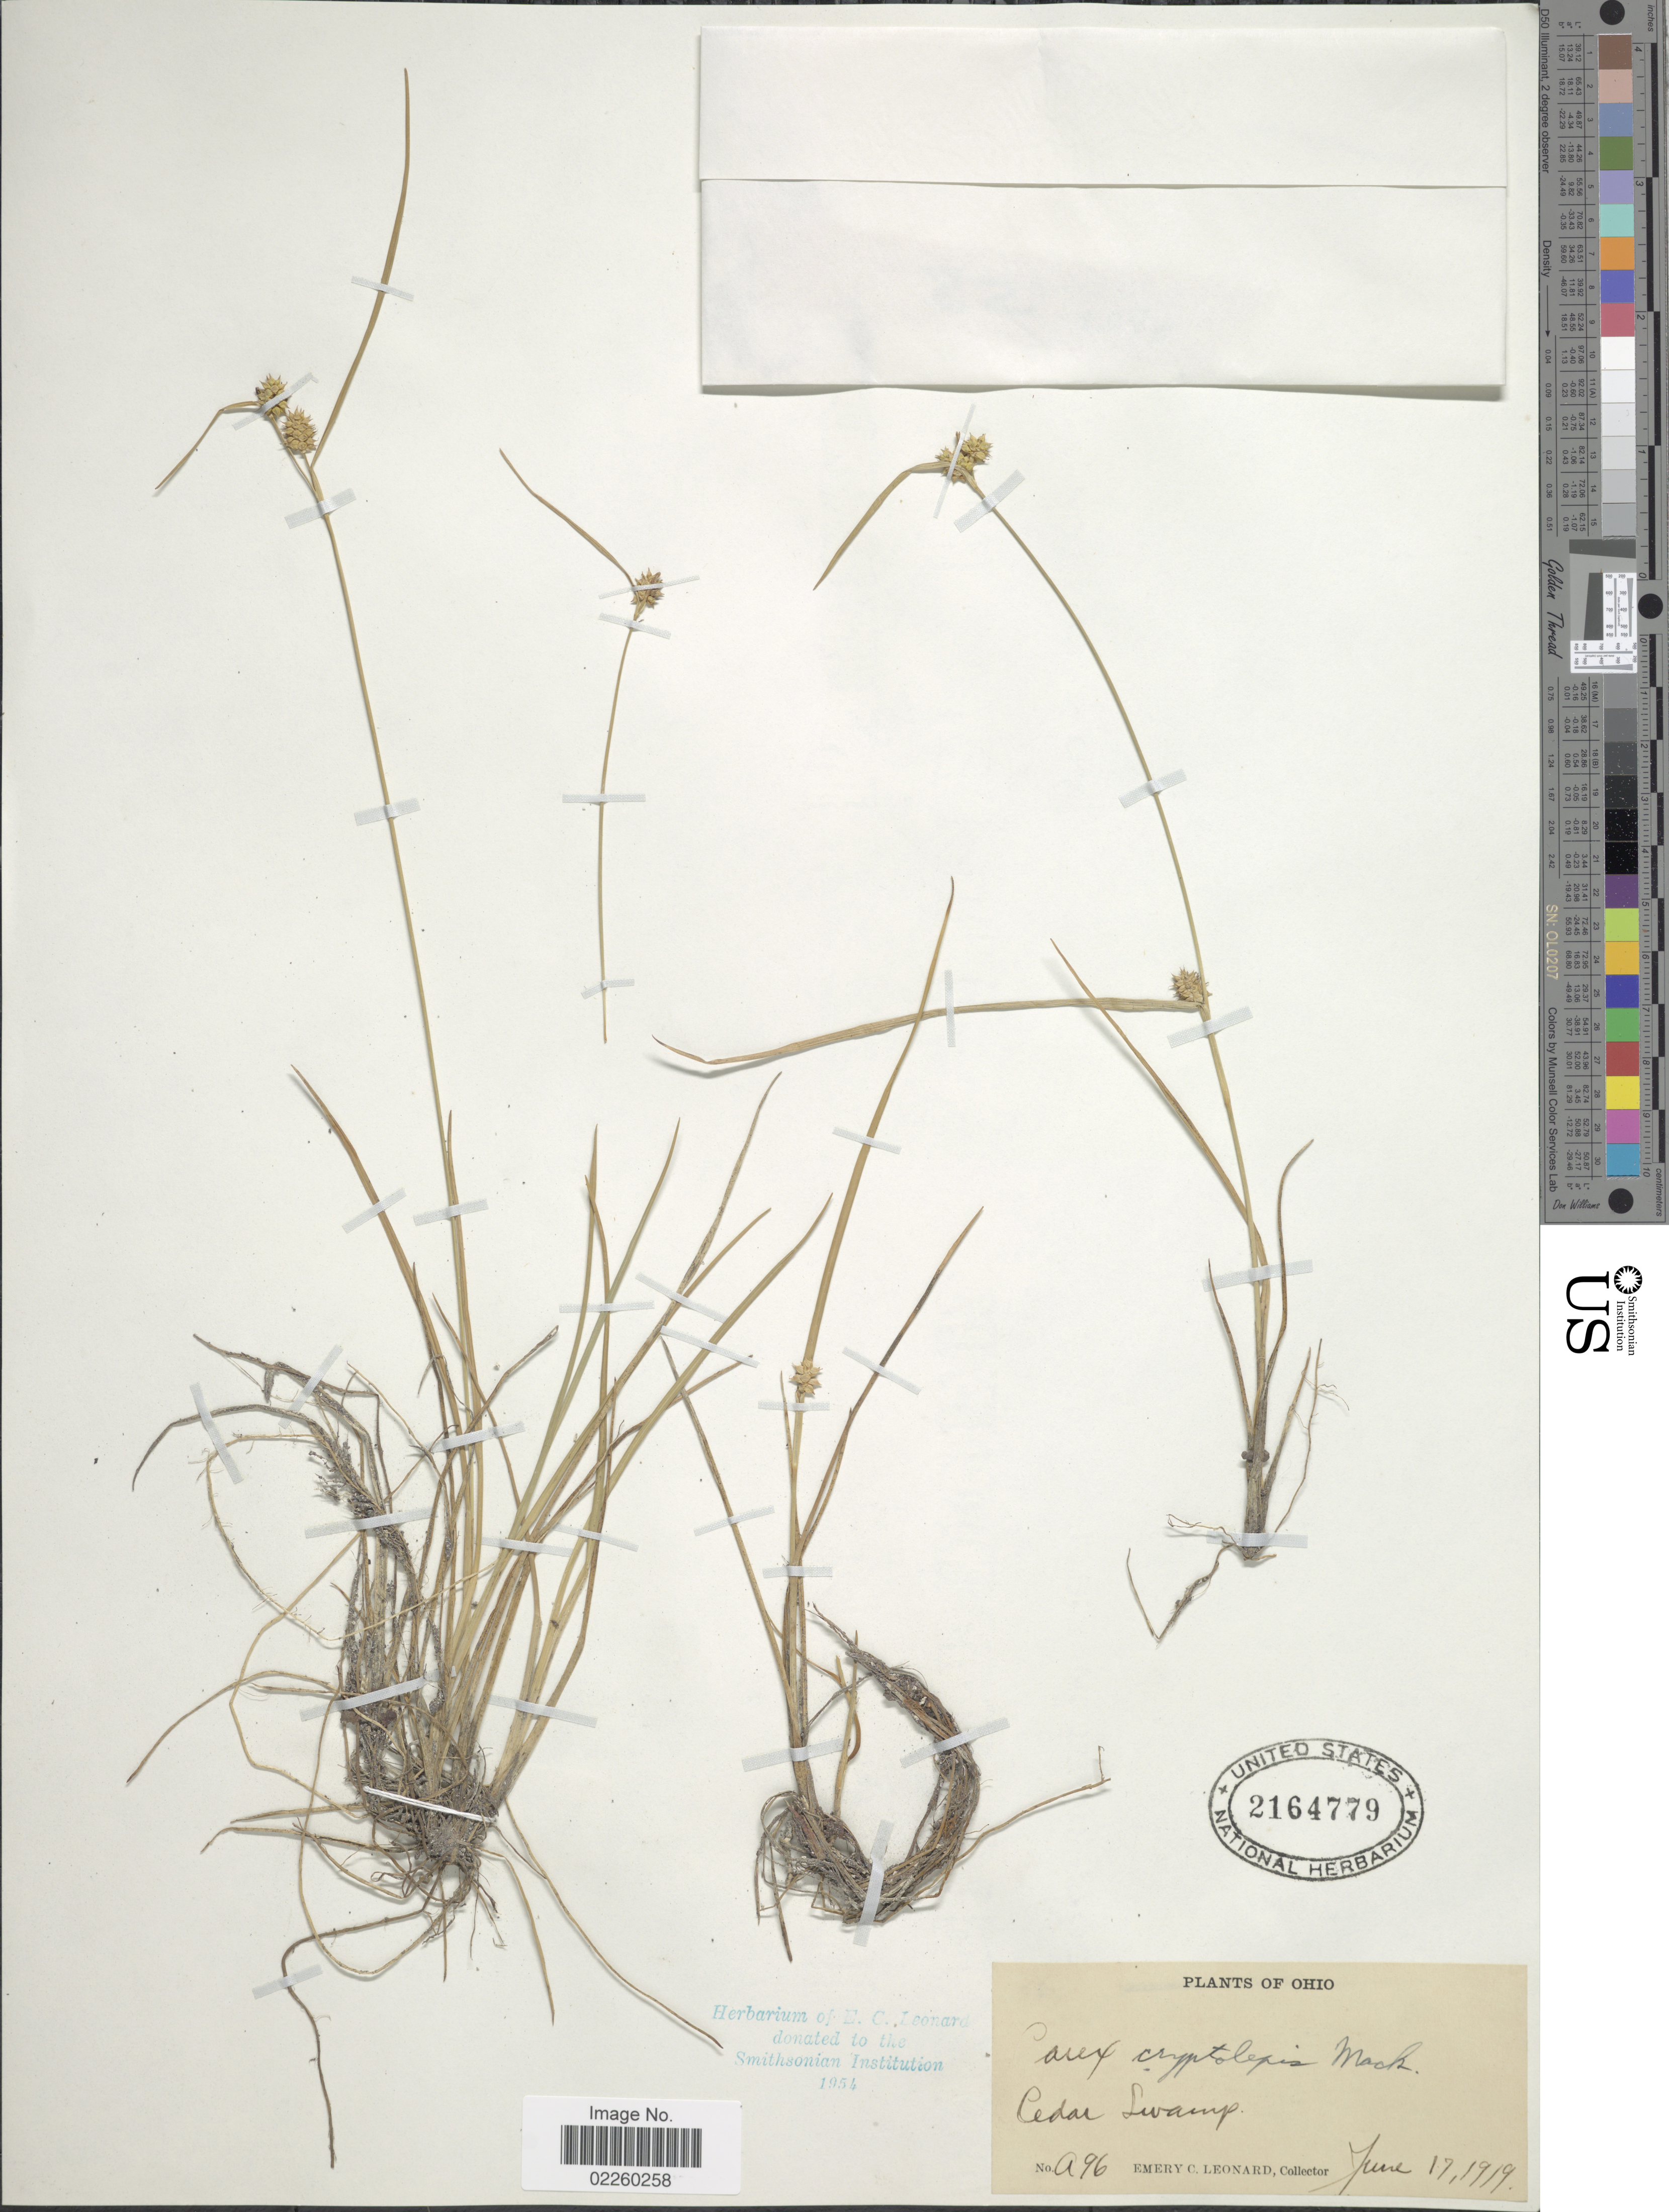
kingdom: Plantae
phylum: Tracheophyta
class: Liliopsida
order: Poales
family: Cyperaceae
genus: Carex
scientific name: Carex cryptolepis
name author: Mack.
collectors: E. C. Leonard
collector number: A96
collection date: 1919-06-17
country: United States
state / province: Ohio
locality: Cedar Swamp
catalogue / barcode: US 2164779